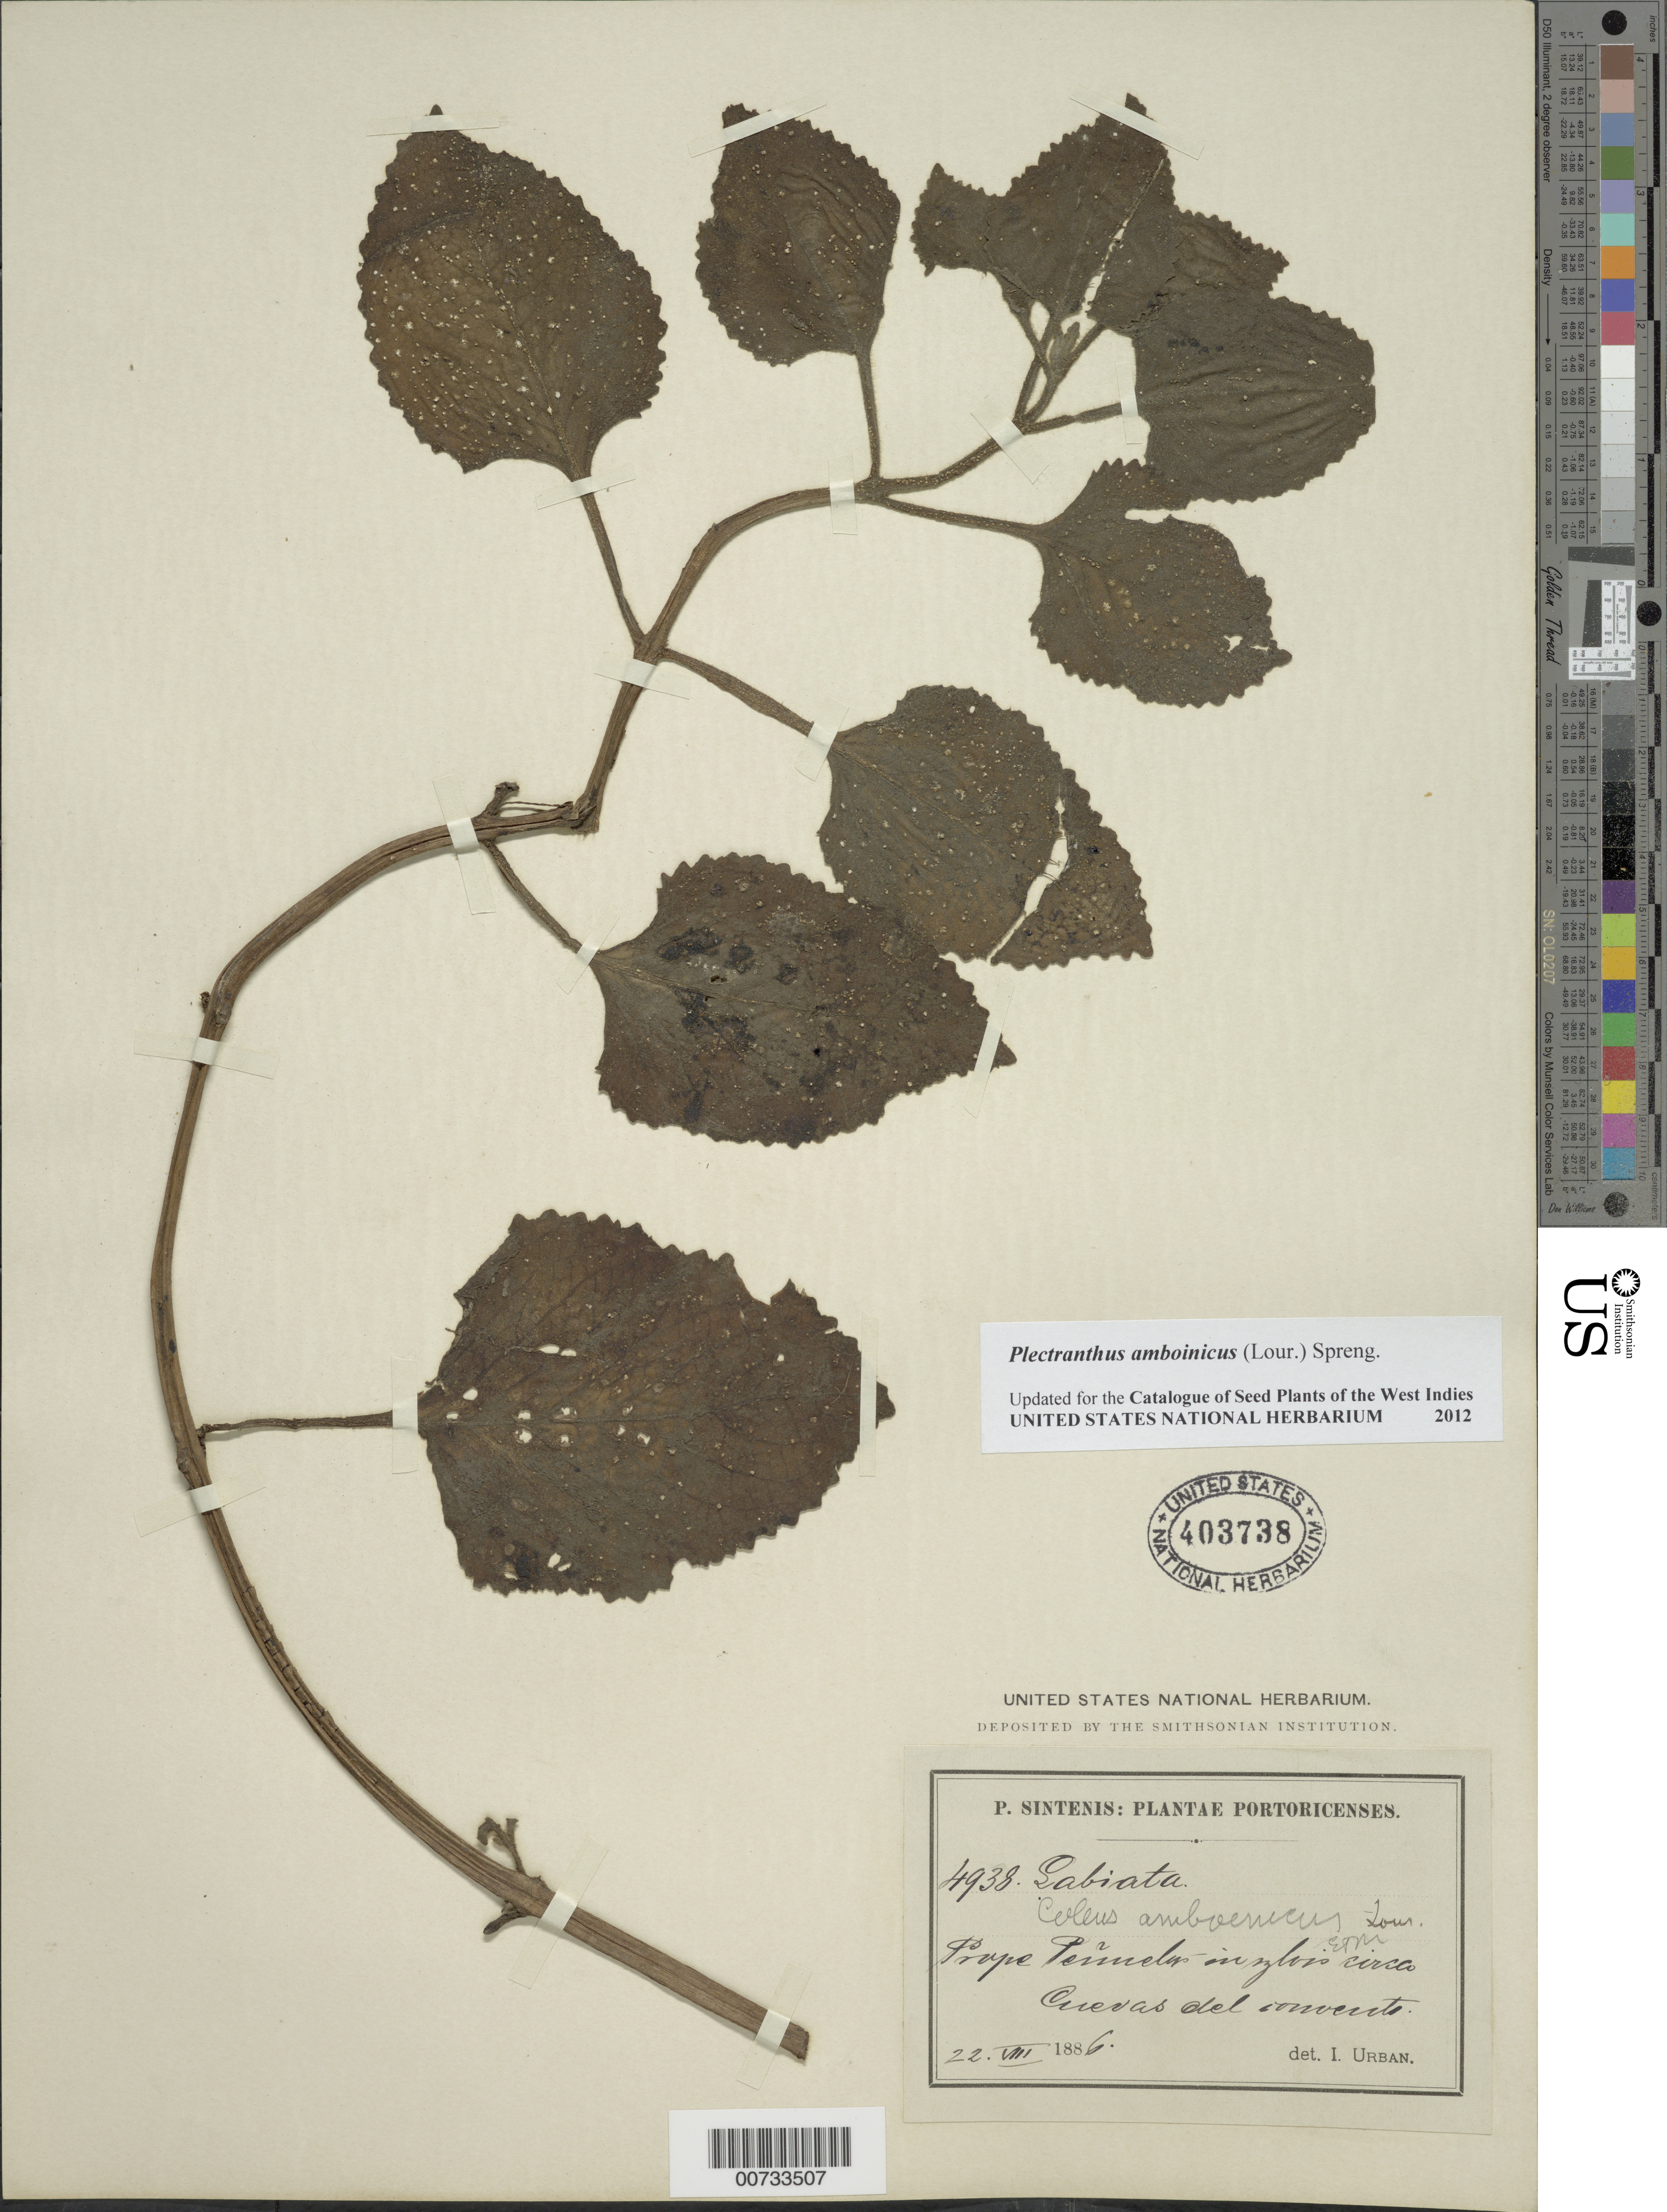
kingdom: Plantae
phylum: Tracheophyta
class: Magnoliopsida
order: Lamiales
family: Lamiaceae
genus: Plectranthus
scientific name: Plectranthus amboinicus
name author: (Lour.) Spreng.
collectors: P. Sintenis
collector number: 4938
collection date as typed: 22 Aug 1886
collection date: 1886-08-22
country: Puerto Rico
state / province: Peñuelas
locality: Prope Peñuelas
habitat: In sylvis circa Cuevas del Convento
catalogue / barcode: US 403738